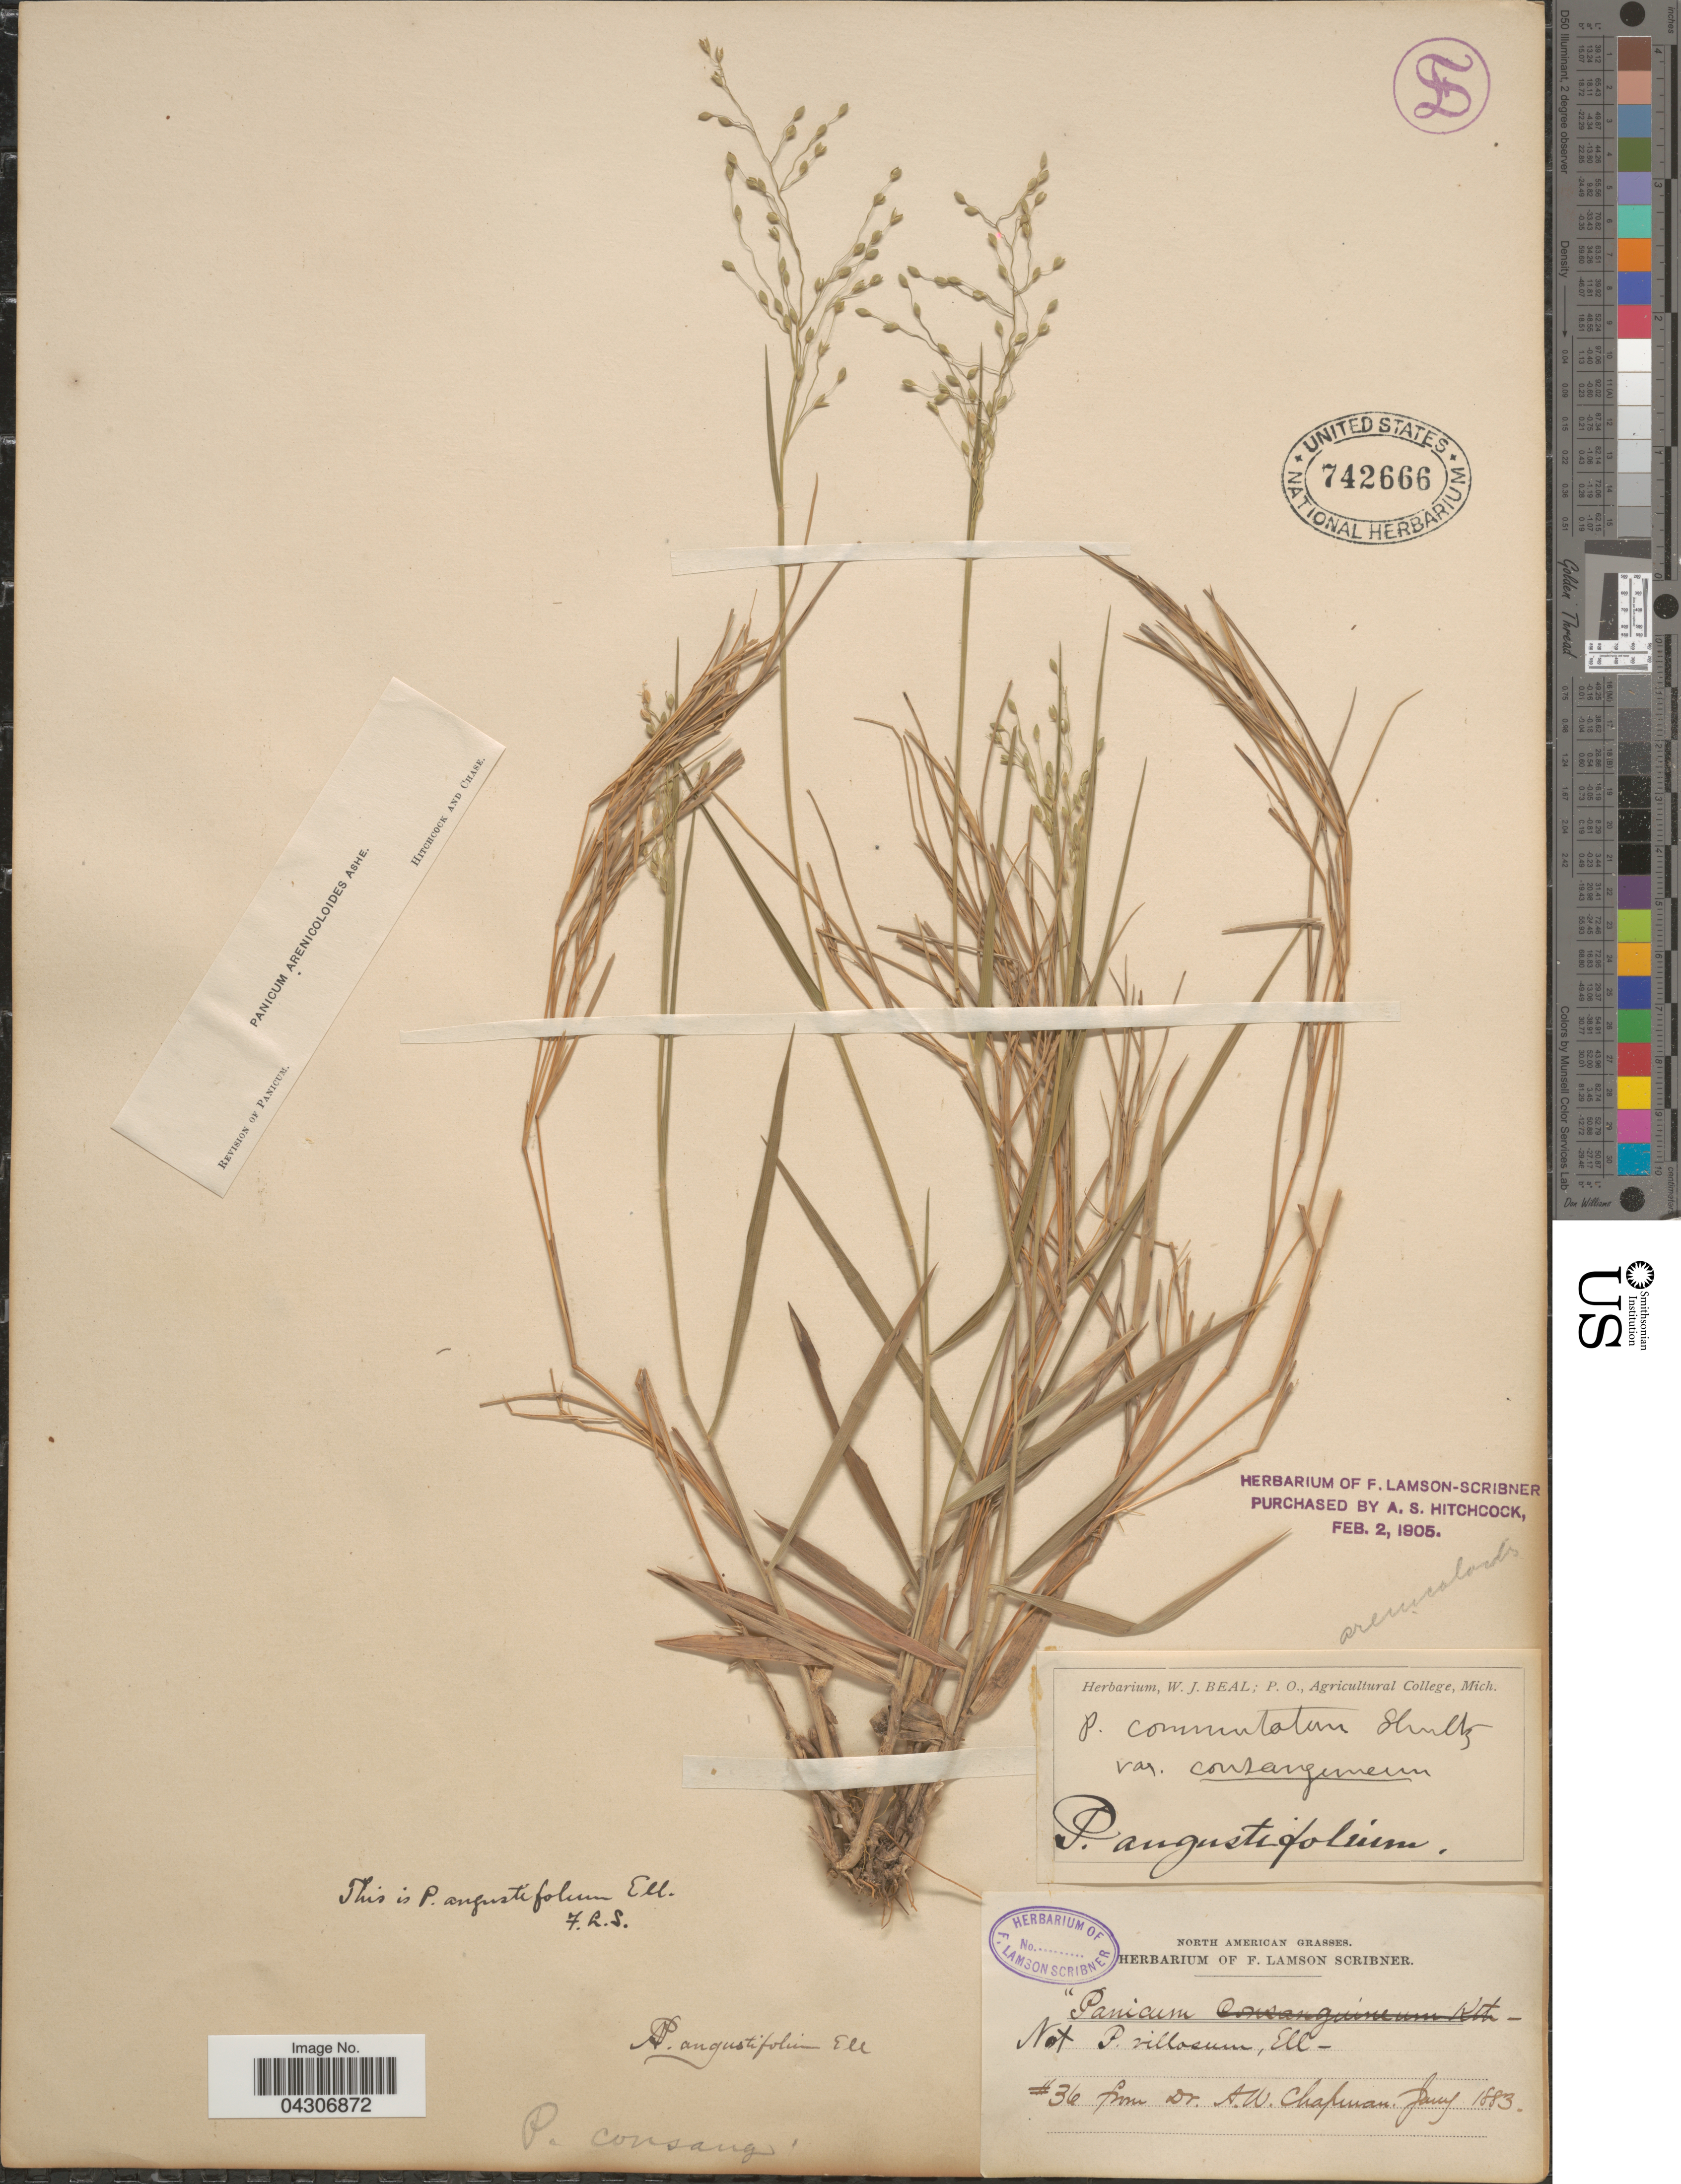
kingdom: Plantae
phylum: Tracheophyta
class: Liliopsida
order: Poales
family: Poaceae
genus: Dichanthelium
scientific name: Dichanthelium aciculare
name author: (Desv. ex Poir.) Gould & C.A. Clark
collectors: A. W. Chapman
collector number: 36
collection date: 1883-07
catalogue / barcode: US 742666